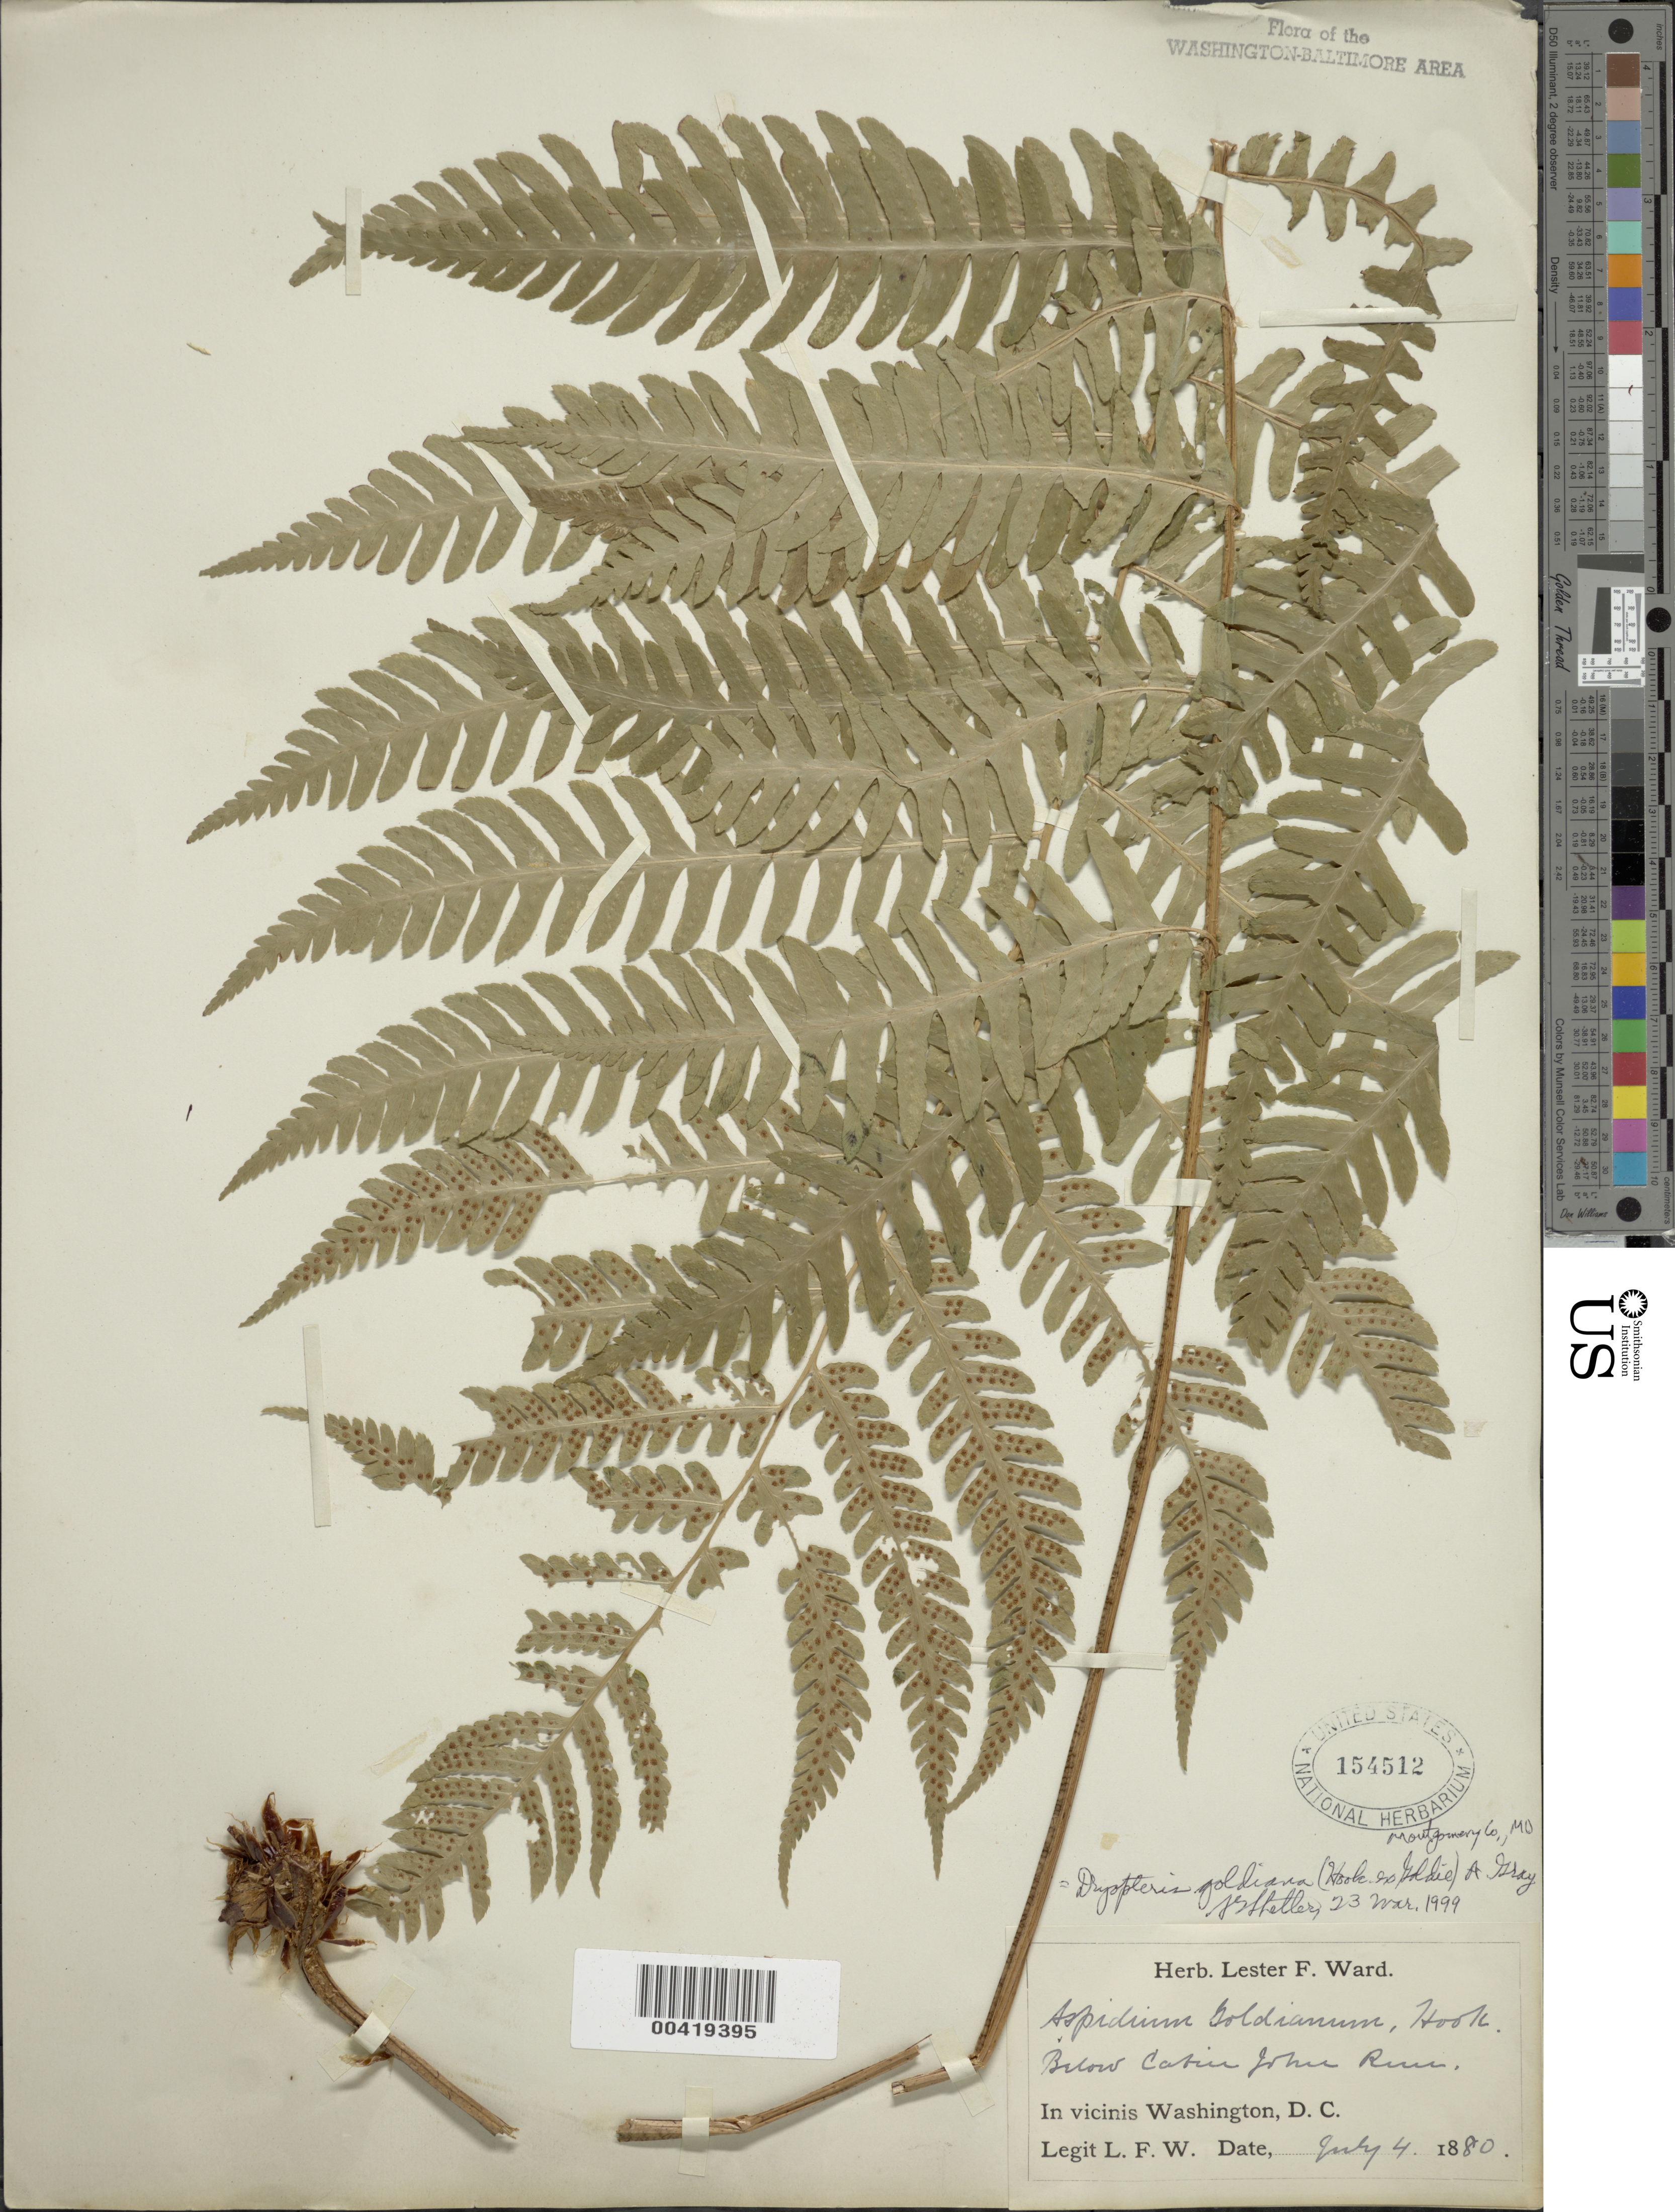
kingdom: Plantae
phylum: Tracheophyta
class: Polypodiopsida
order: Polypodiales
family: Dryopteridaceae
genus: Dryopteris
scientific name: Dryopteris goldiana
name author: (Hook. ex Goldie) A. Gray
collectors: L. F. Ward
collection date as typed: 04 Jul 1880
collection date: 1880-07-04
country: United States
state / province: Maryland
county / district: Montgomery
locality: below Cabin John Run C. & O. Canal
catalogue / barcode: US 154512